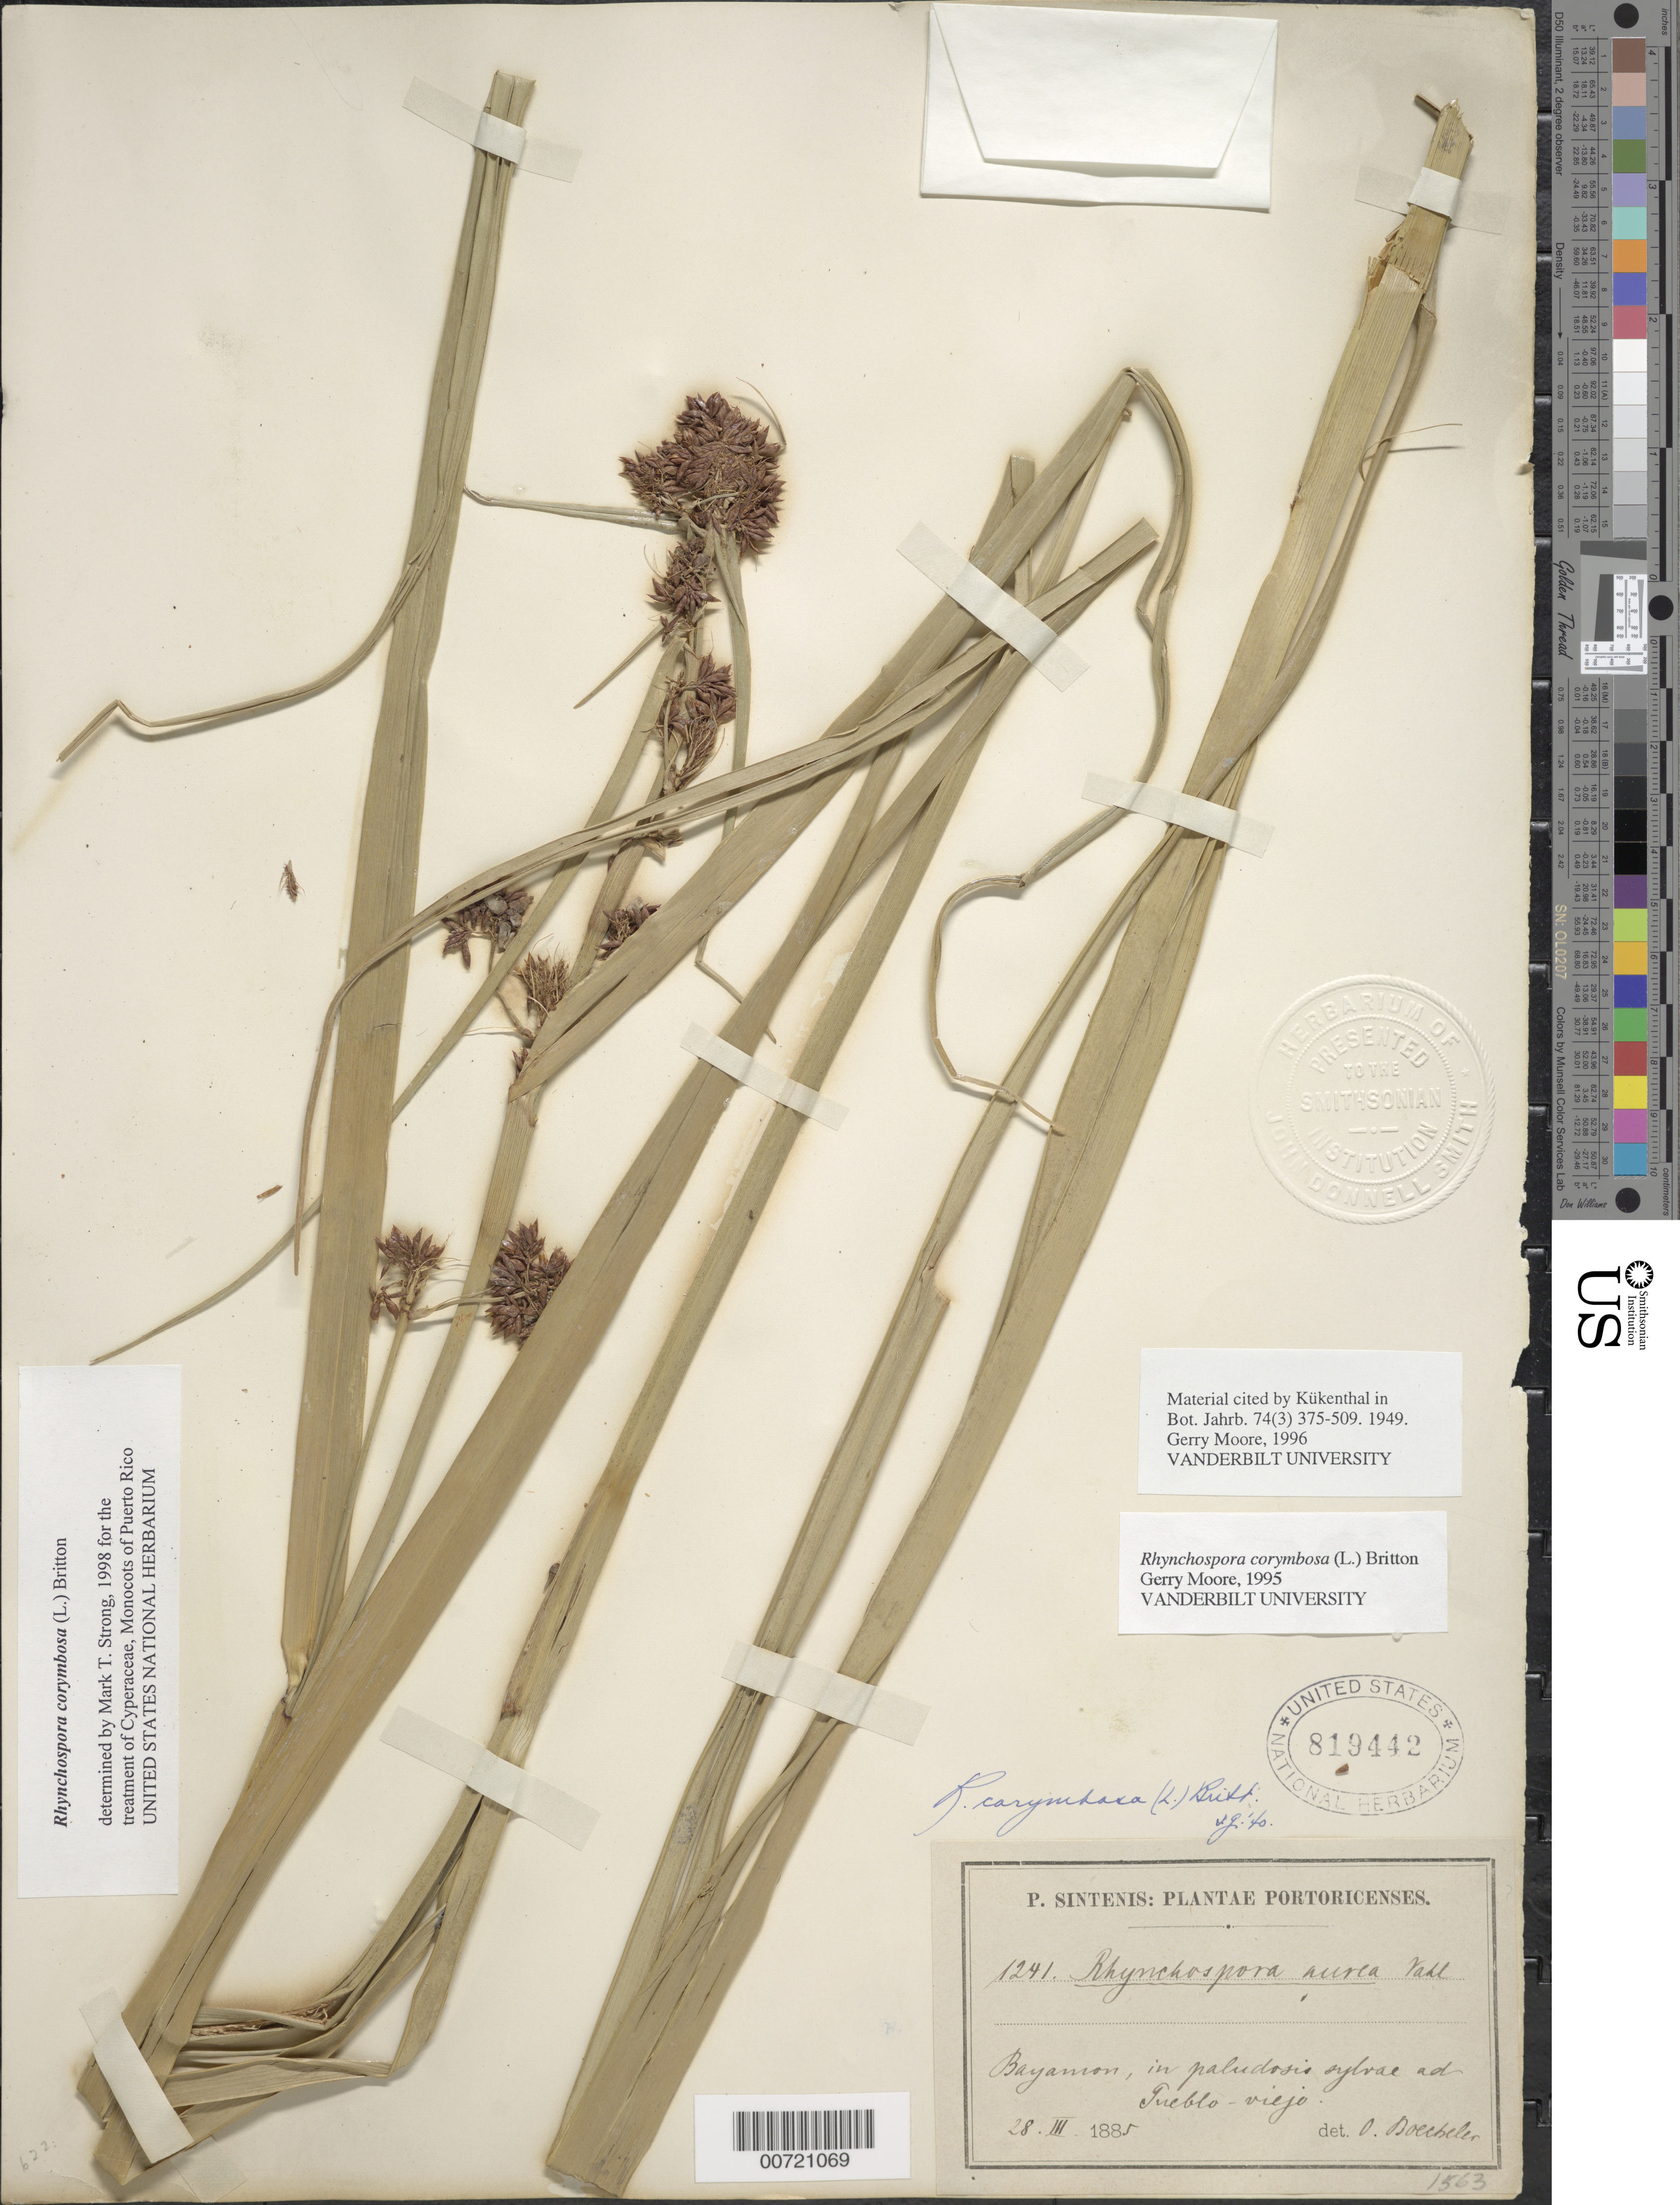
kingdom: Plantae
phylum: Tracheophyta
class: Liliopsida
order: Poales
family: Cyperaceae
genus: Rhynchospora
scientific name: Rhynchospora corymbosa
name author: (L.) Britton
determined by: Strong, M. T., (US), Smithsonian Institution - National Museum of Natural History (UNITED STATES)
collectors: P. Sintenis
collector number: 1241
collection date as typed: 28 Mar 1885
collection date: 1885-03-28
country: Puerto Rico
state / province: Bayamón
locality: Bayamón.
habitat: In paludosis sylvae ad Pueblo-viejo.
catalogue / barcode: US 819442